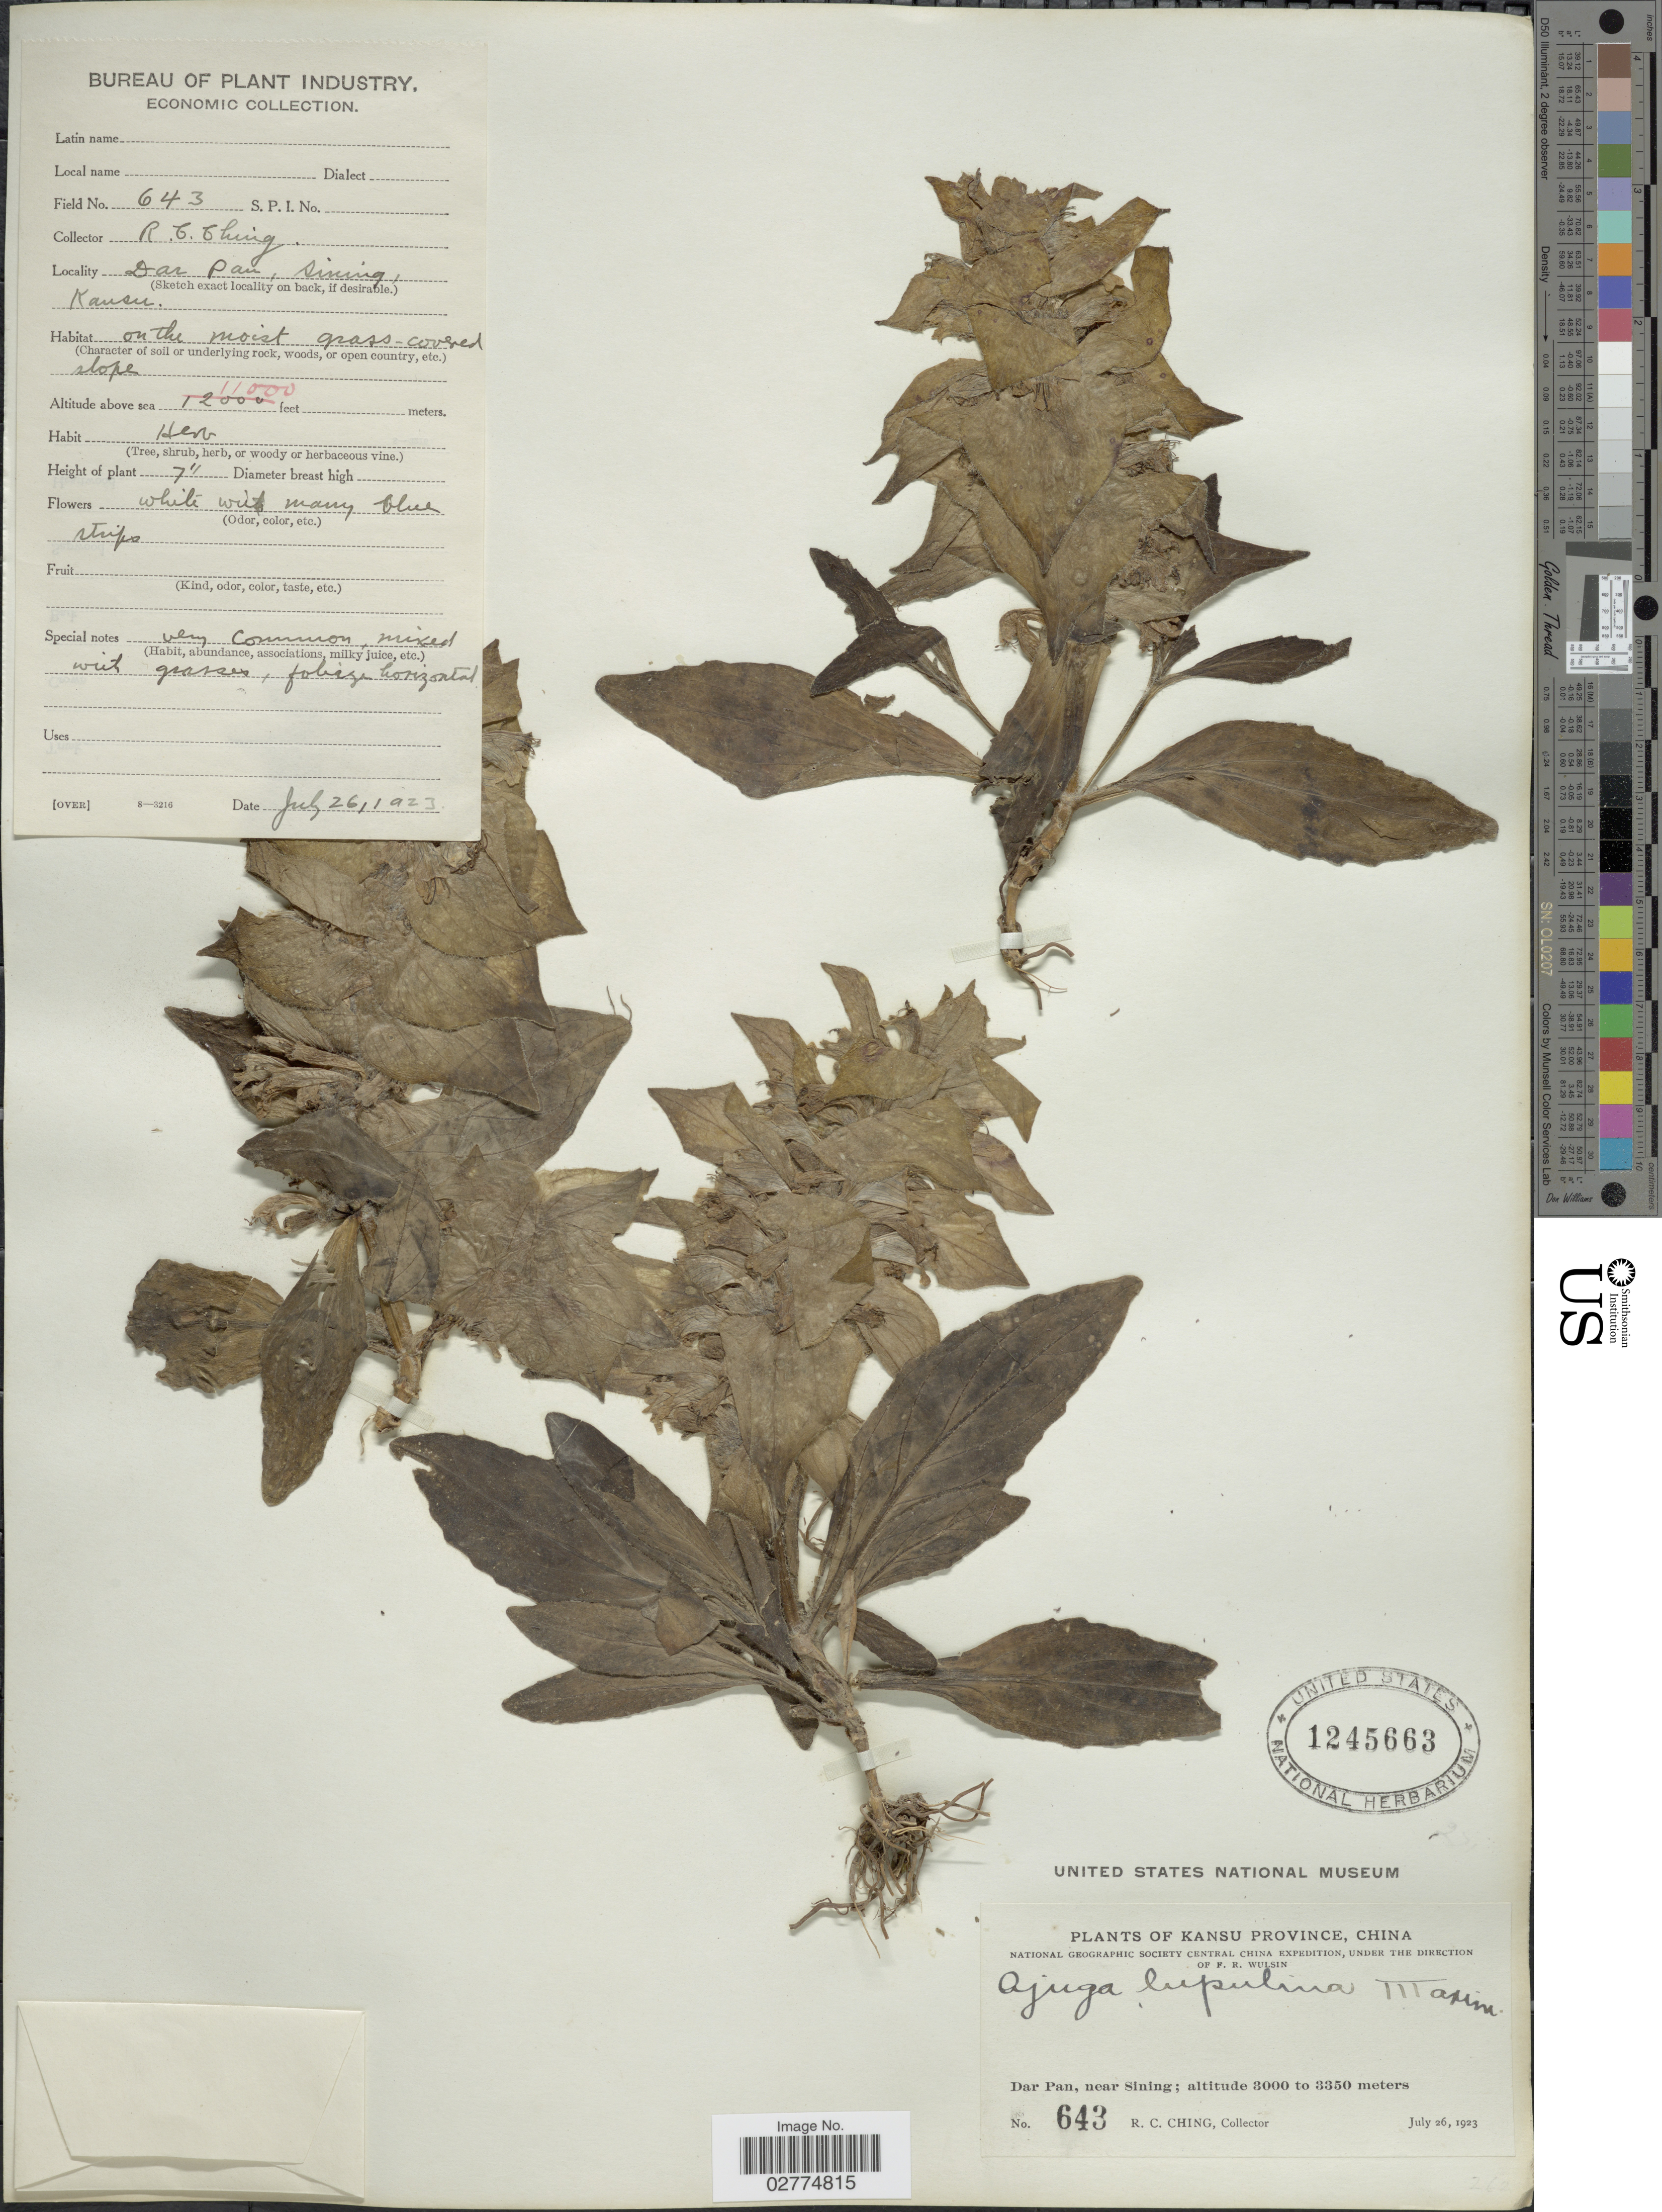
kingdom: Plantae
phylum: Tracheophyta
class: Magnoliopsida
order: Lamiales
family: Lamiaceae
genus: Ajuga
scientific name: Ajuga lupulina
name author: Maxim.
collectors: R. C. Ching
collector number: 643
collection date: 1923-07-26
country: China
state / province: Gansu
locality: Kansu Province, Dar Pan, near Sining.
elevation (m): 3353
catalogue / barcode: US 1245663